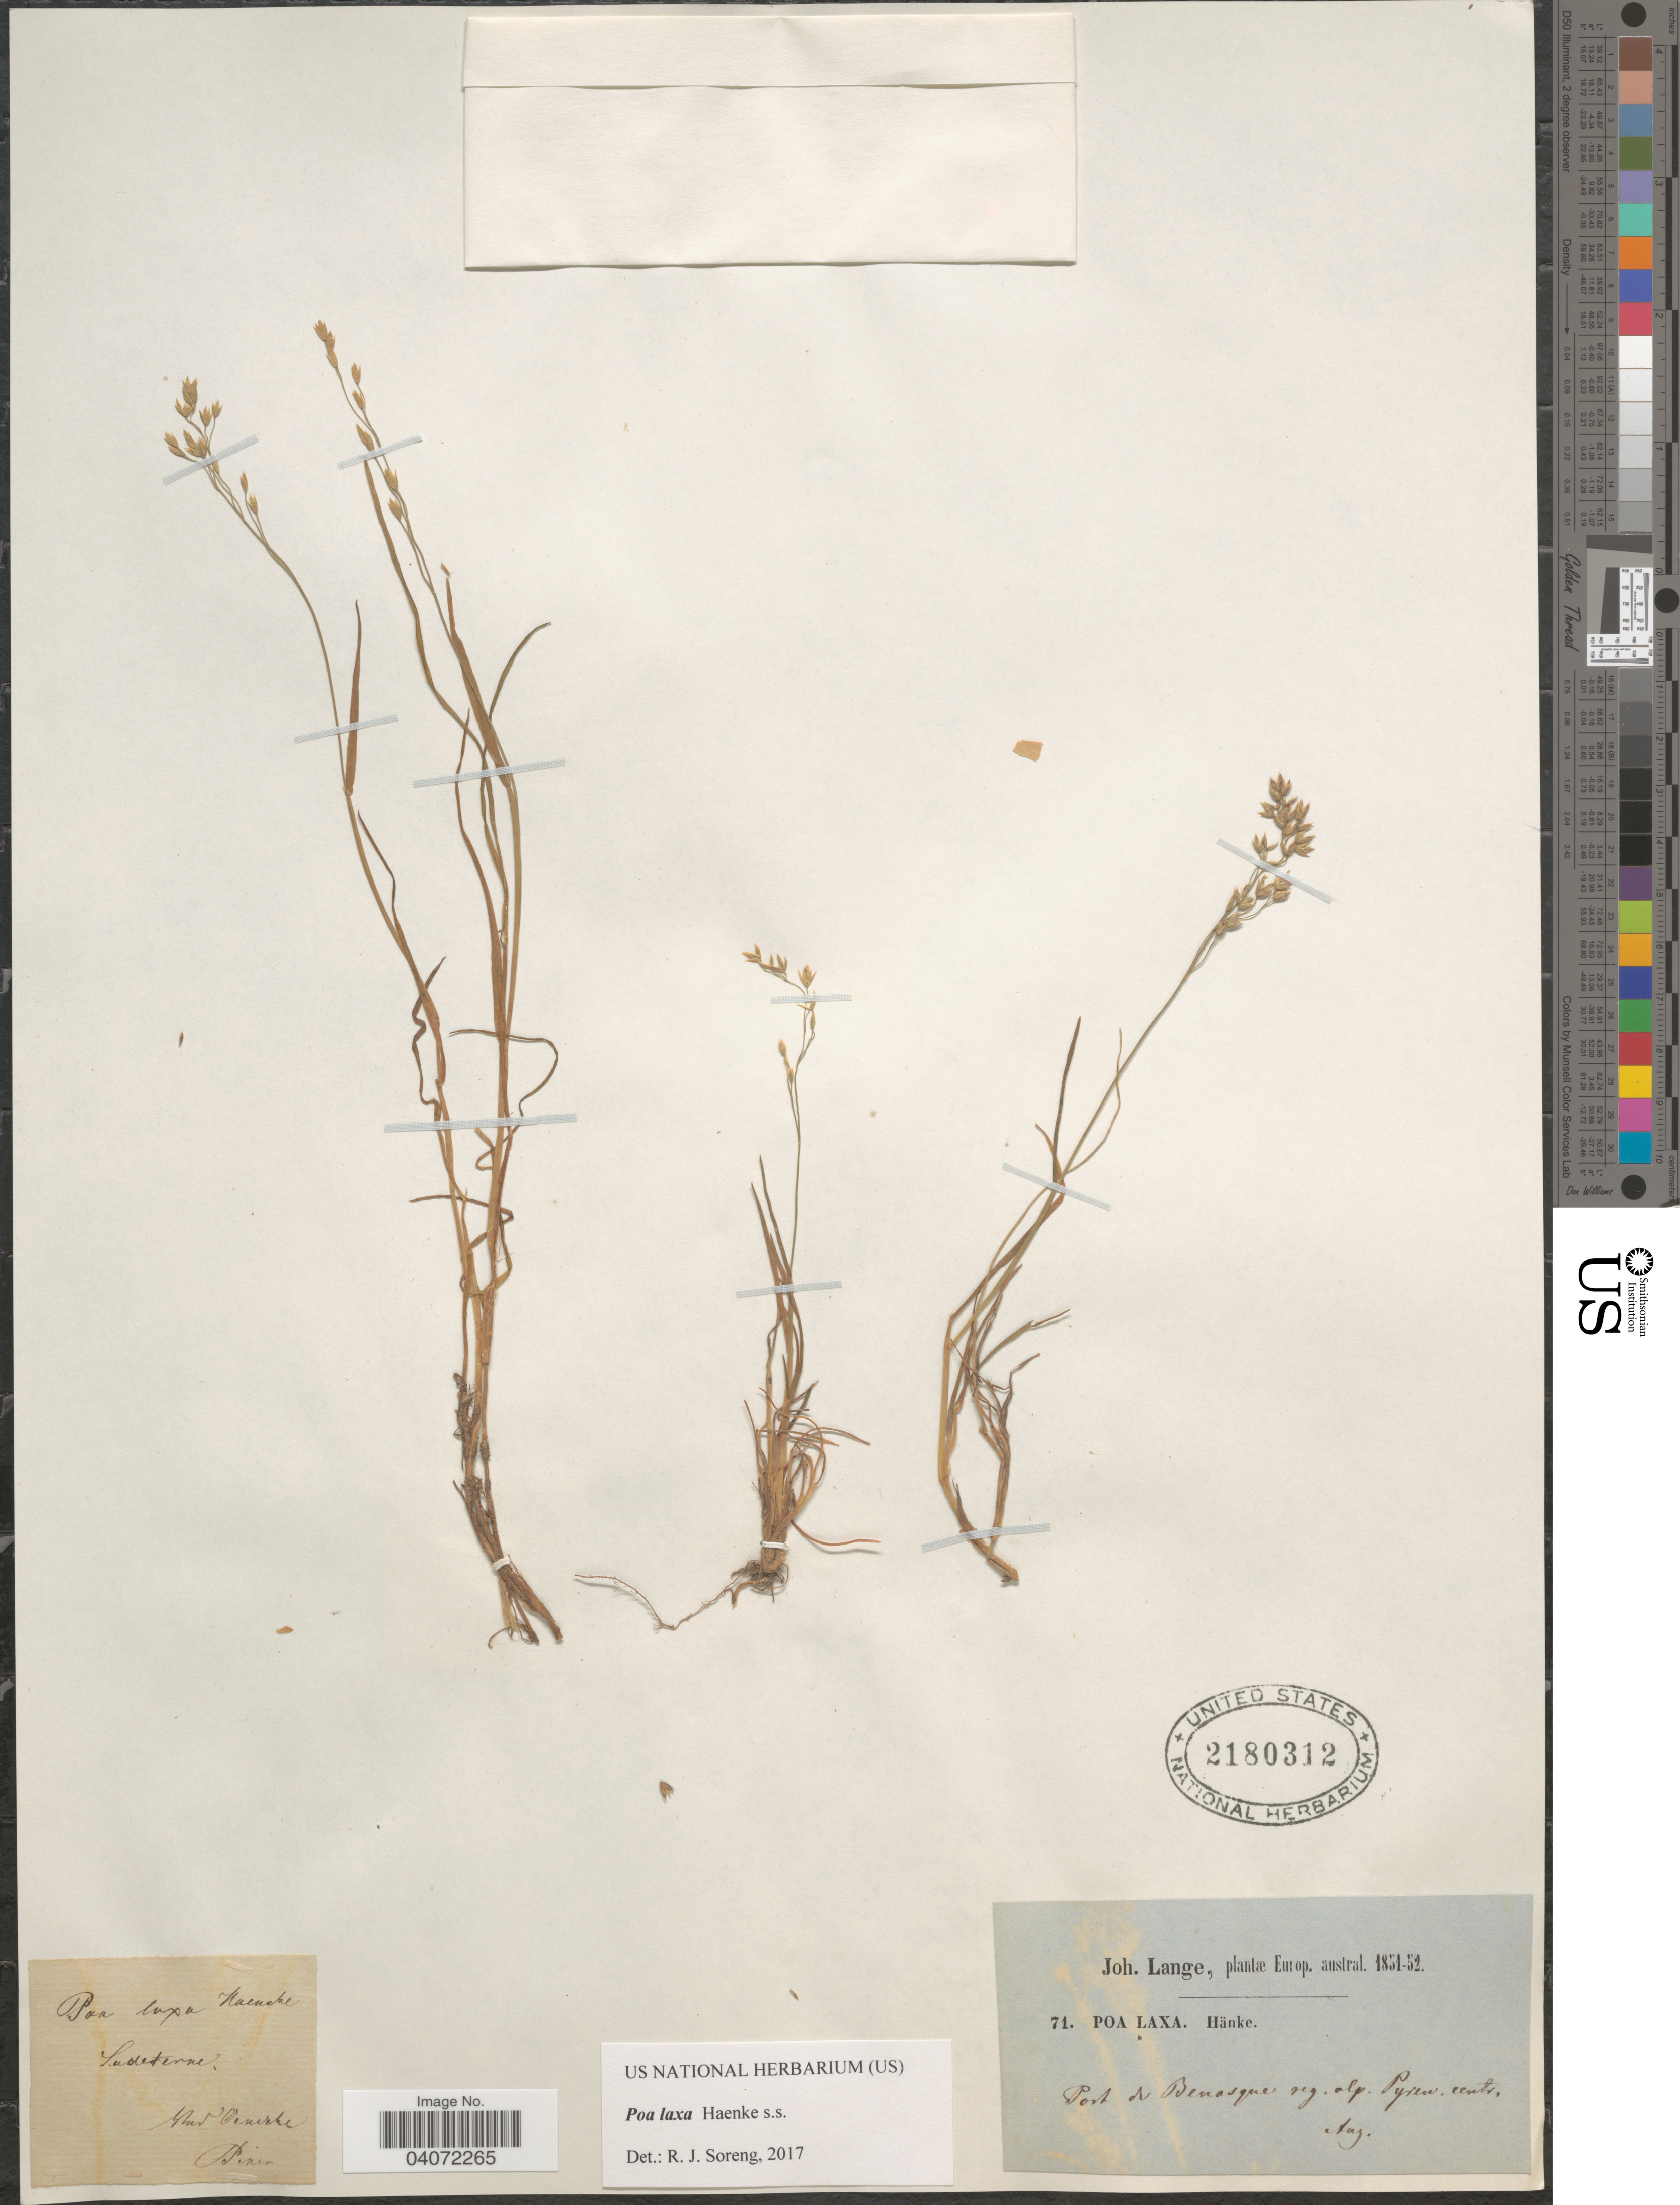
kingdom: Plantae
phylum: Tracheophyta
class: Liliopsida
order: Poales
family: Poaceae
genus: Poa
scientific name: Poa laxa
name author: Haenke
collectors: J. M. C. Lange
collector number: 71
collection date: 1851-08/1852-08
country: France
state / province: Occitanie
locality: Port N Benasque reg. alp. Pyren. centr. Europ. austral.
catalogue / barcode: US 2180312